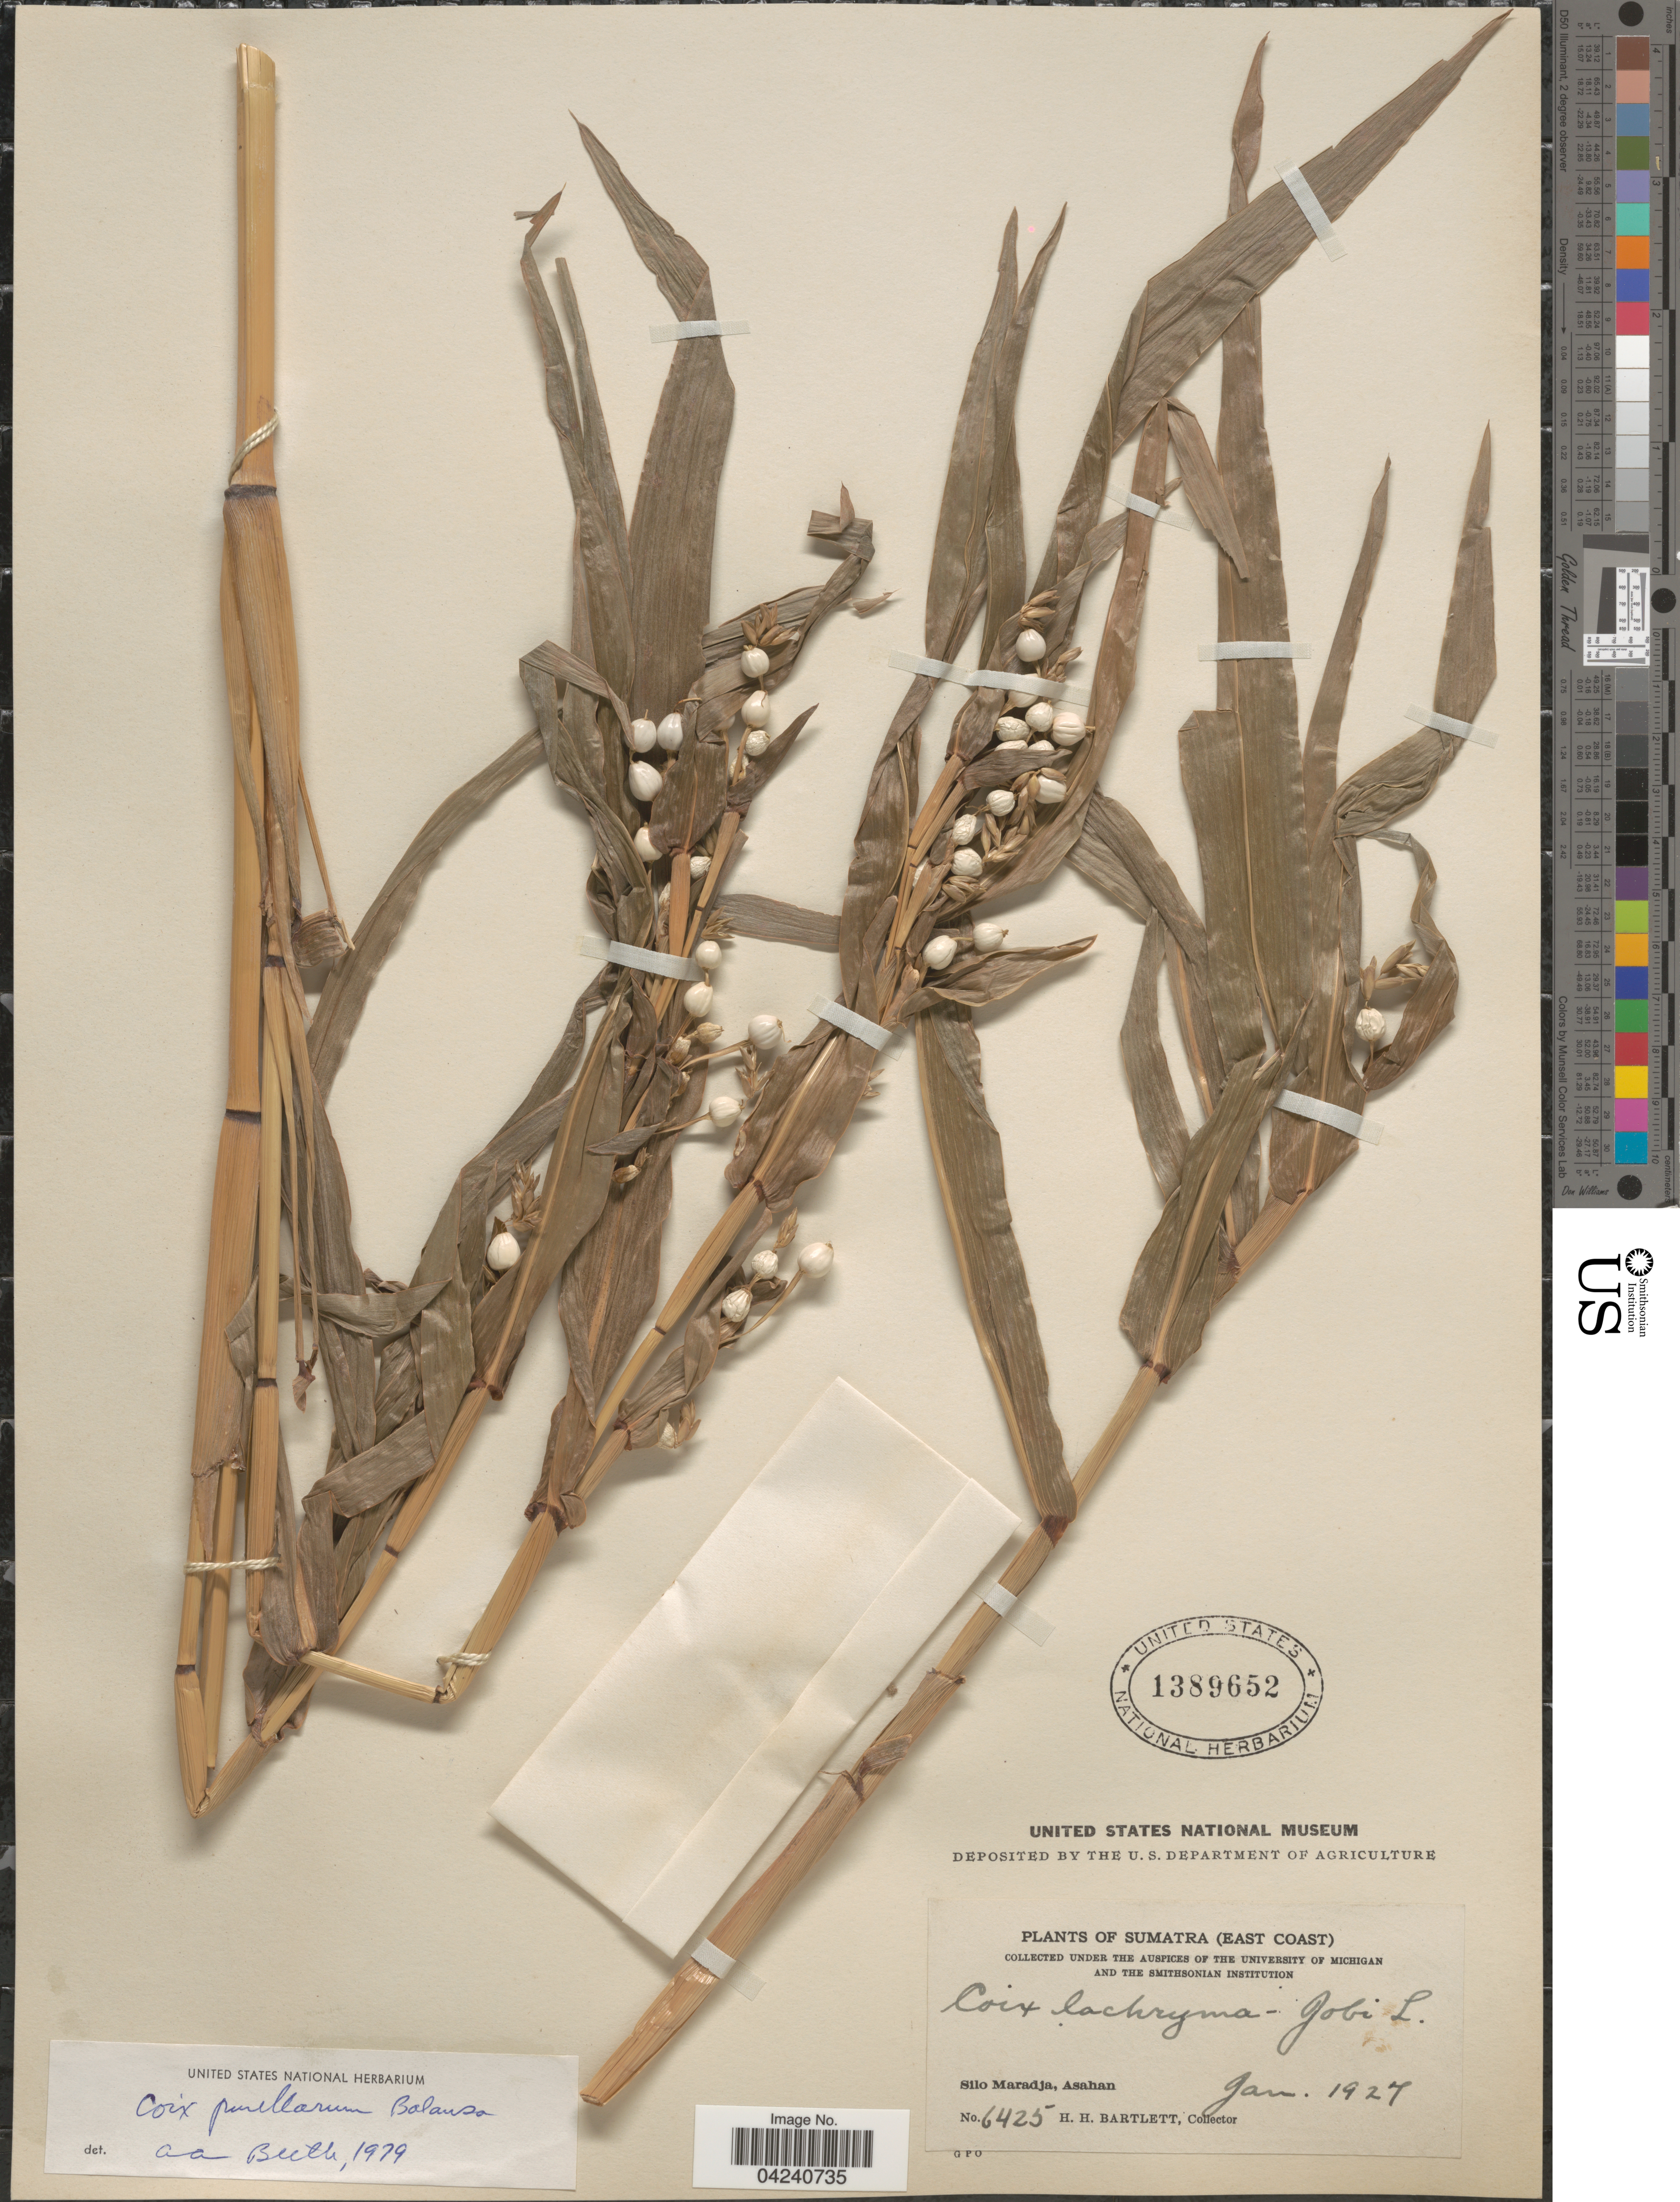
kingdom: Plantae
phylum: Tracheophyta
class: Liliopsida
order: Poales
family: Poaceae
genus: Coix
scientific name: Coix lacryma-jobi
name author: L.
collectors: H. H. Bartlett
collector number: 6425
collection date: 1927-01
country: Indonesia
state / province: Sumatra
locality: East Coast. Silo Maradja, Asahan.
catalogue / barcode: US 1389652